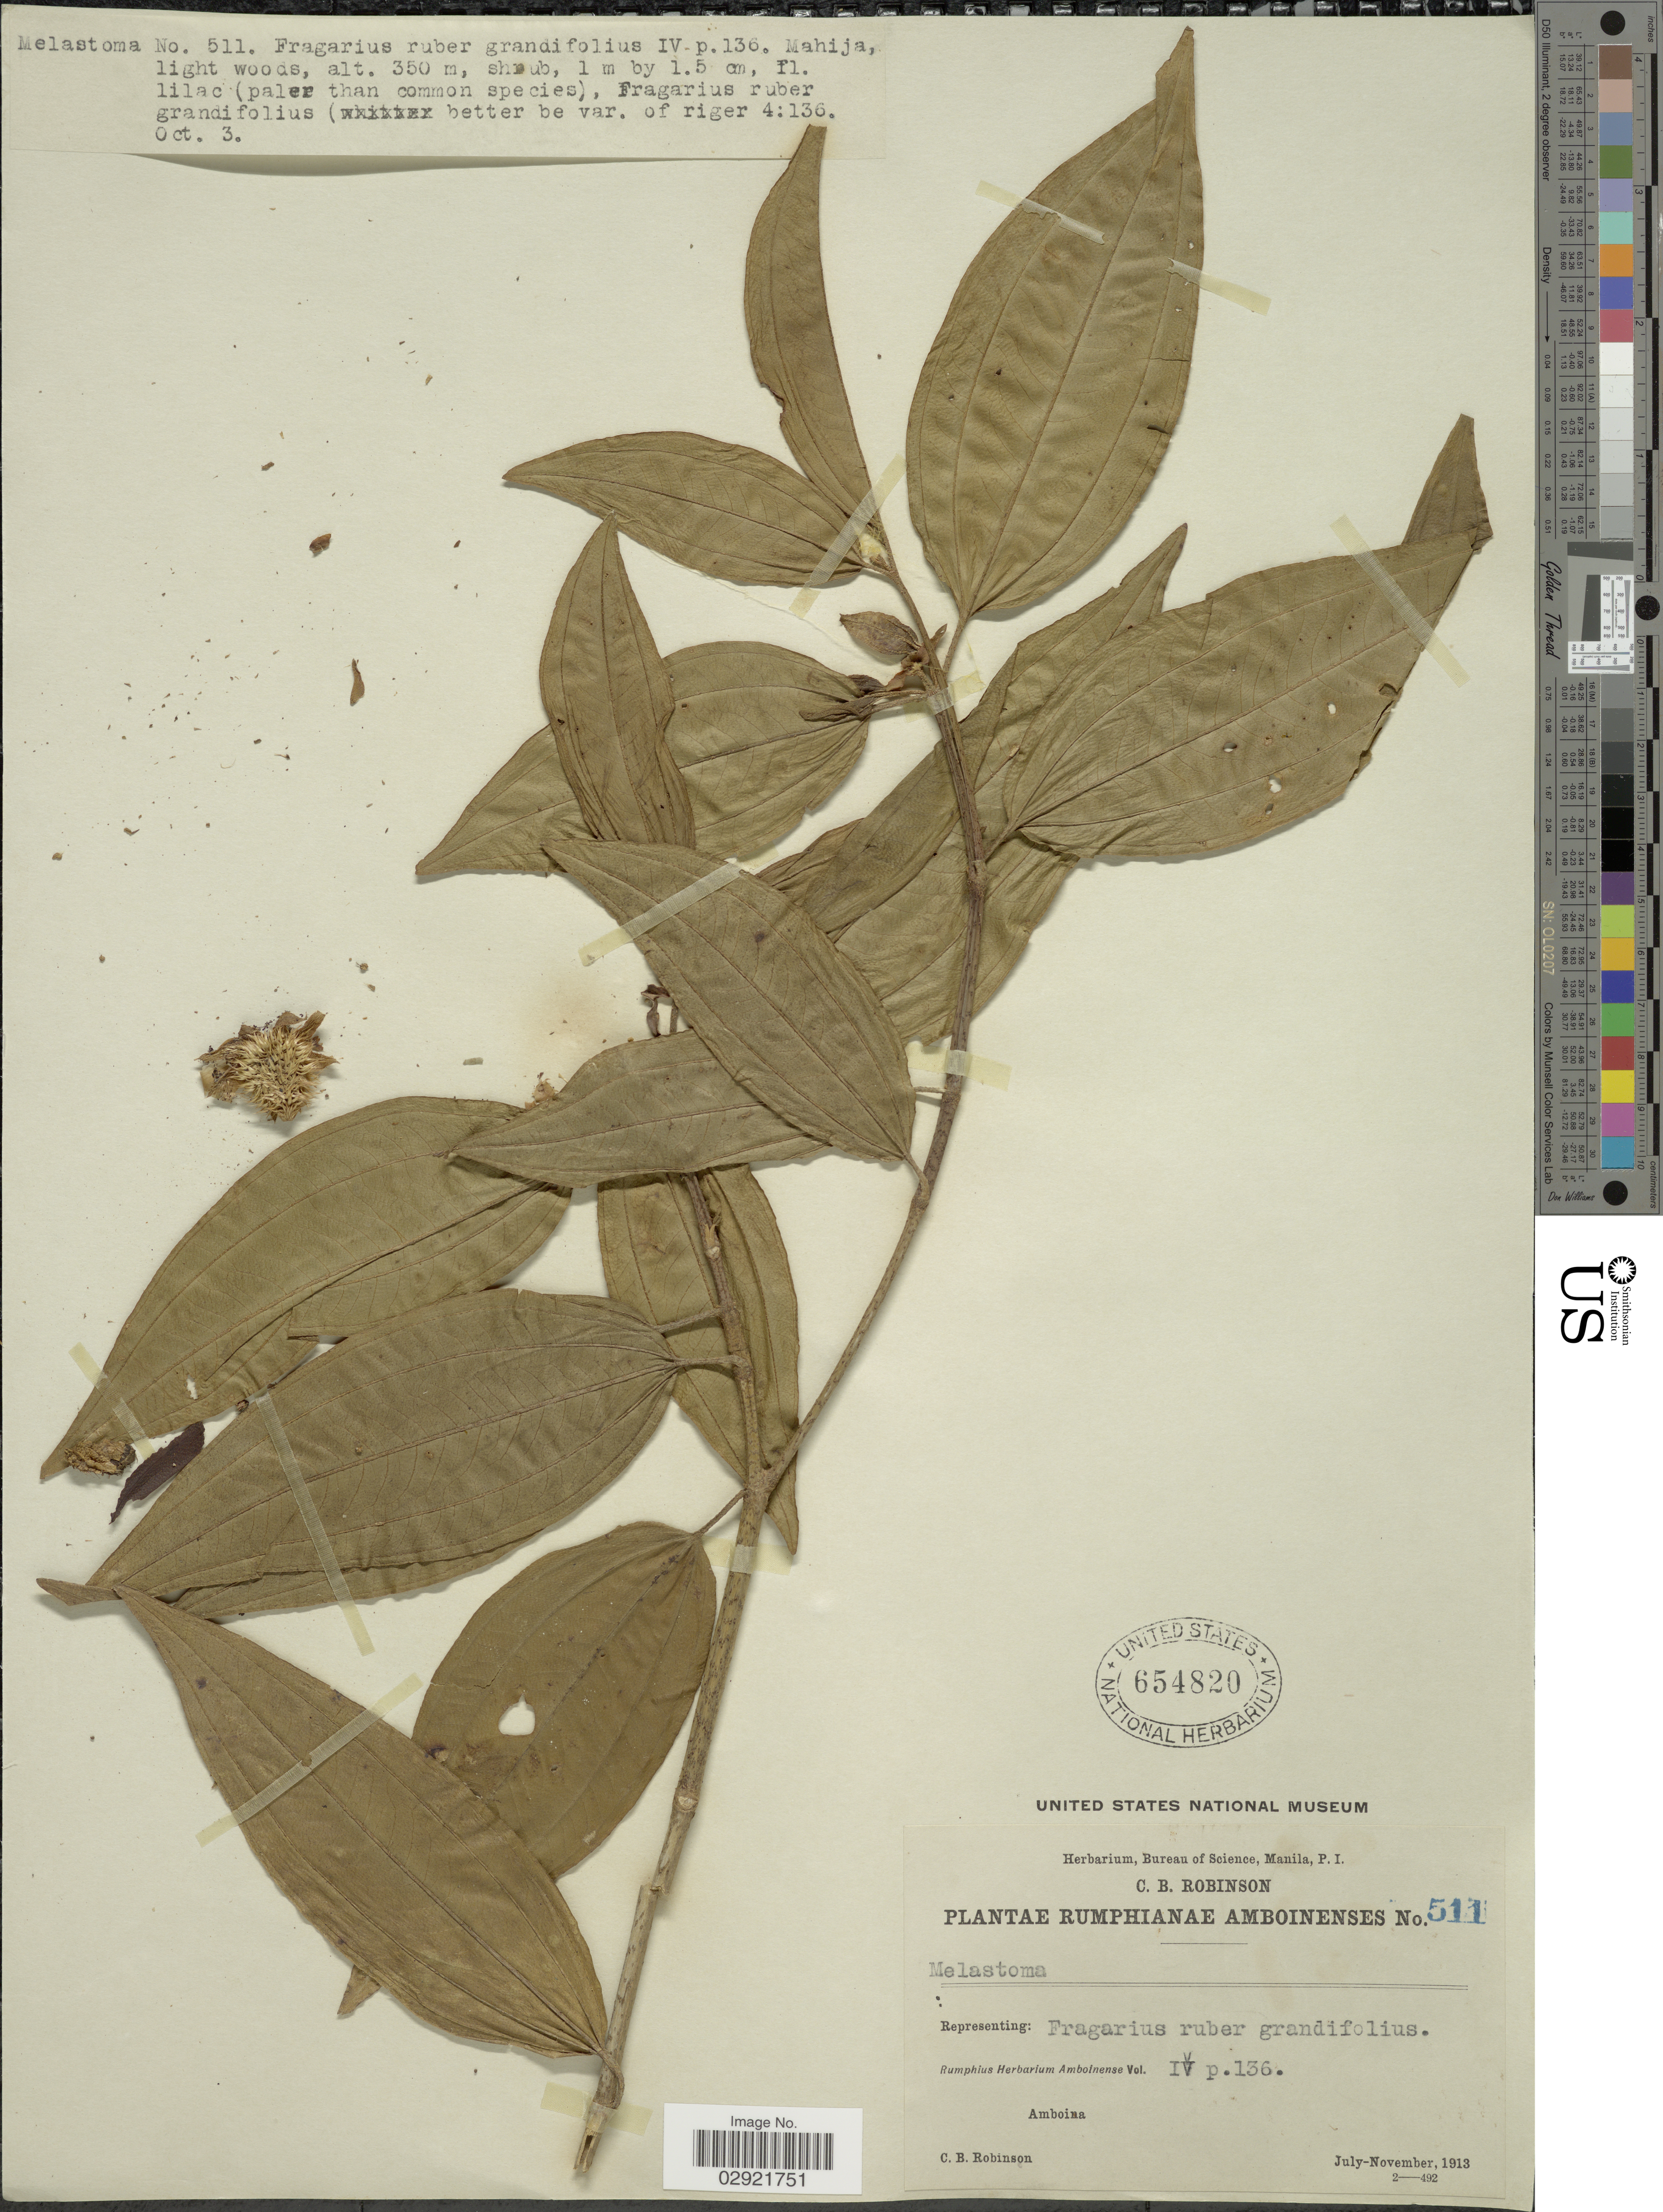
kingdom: Plantae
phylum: Tracheophyta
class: Magnoliopsida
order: Myrtales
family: Melastomataceae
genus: Melastoma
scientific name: Melastoma sp.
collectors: C. Robinson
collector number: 511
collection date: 1913-07/1913-11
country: Indonesia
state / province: Maluku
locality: Amboina.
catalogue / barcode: US 654820